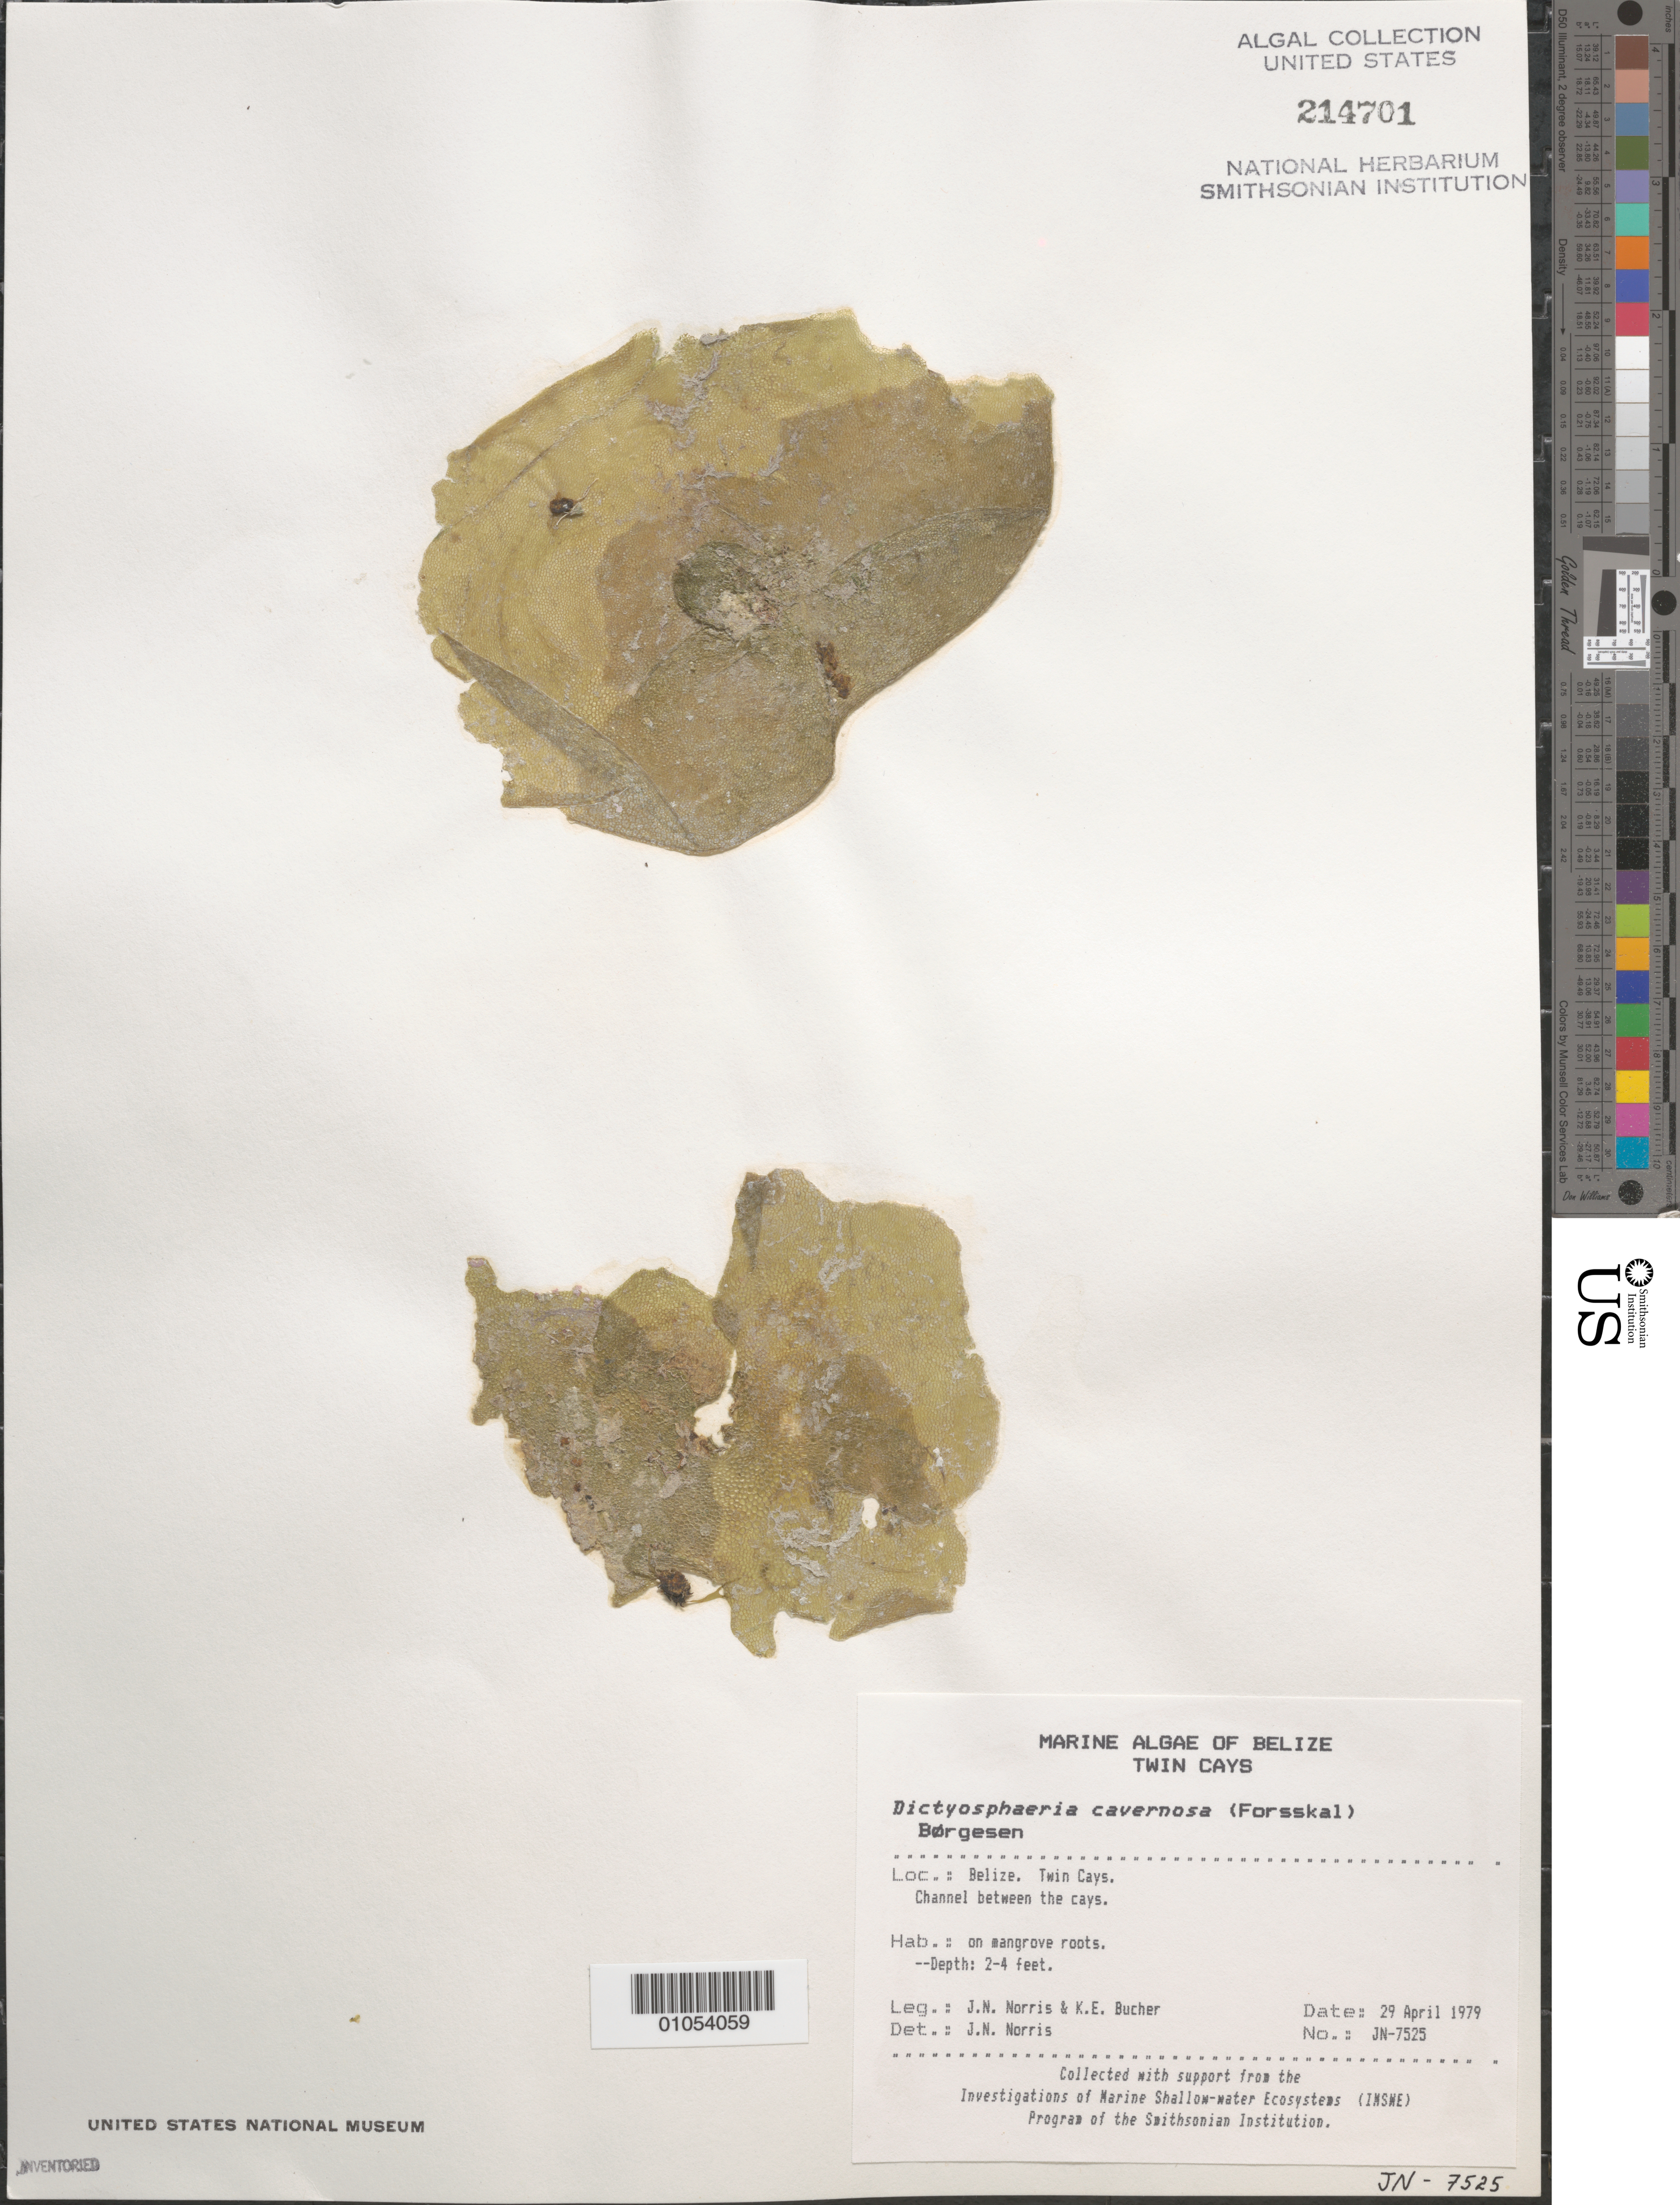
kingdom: Plantae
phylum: Chlorophyta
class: Ulvophyceae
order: Siphonocladales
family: Siphonocladaceae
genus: Dictyosphaeria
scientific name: Dictyosphaeria cavernosa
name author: (Forssk.) Børgesen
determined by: Norris, James N.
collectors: J. N. Norris & K. E. Bucher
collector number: JN-7525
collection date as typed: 29 Apr 1979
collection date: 1979-04-29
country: Belize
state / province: Stann Creek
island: Twin Cays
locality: Channel between Twin Cays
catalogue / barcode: US 214701